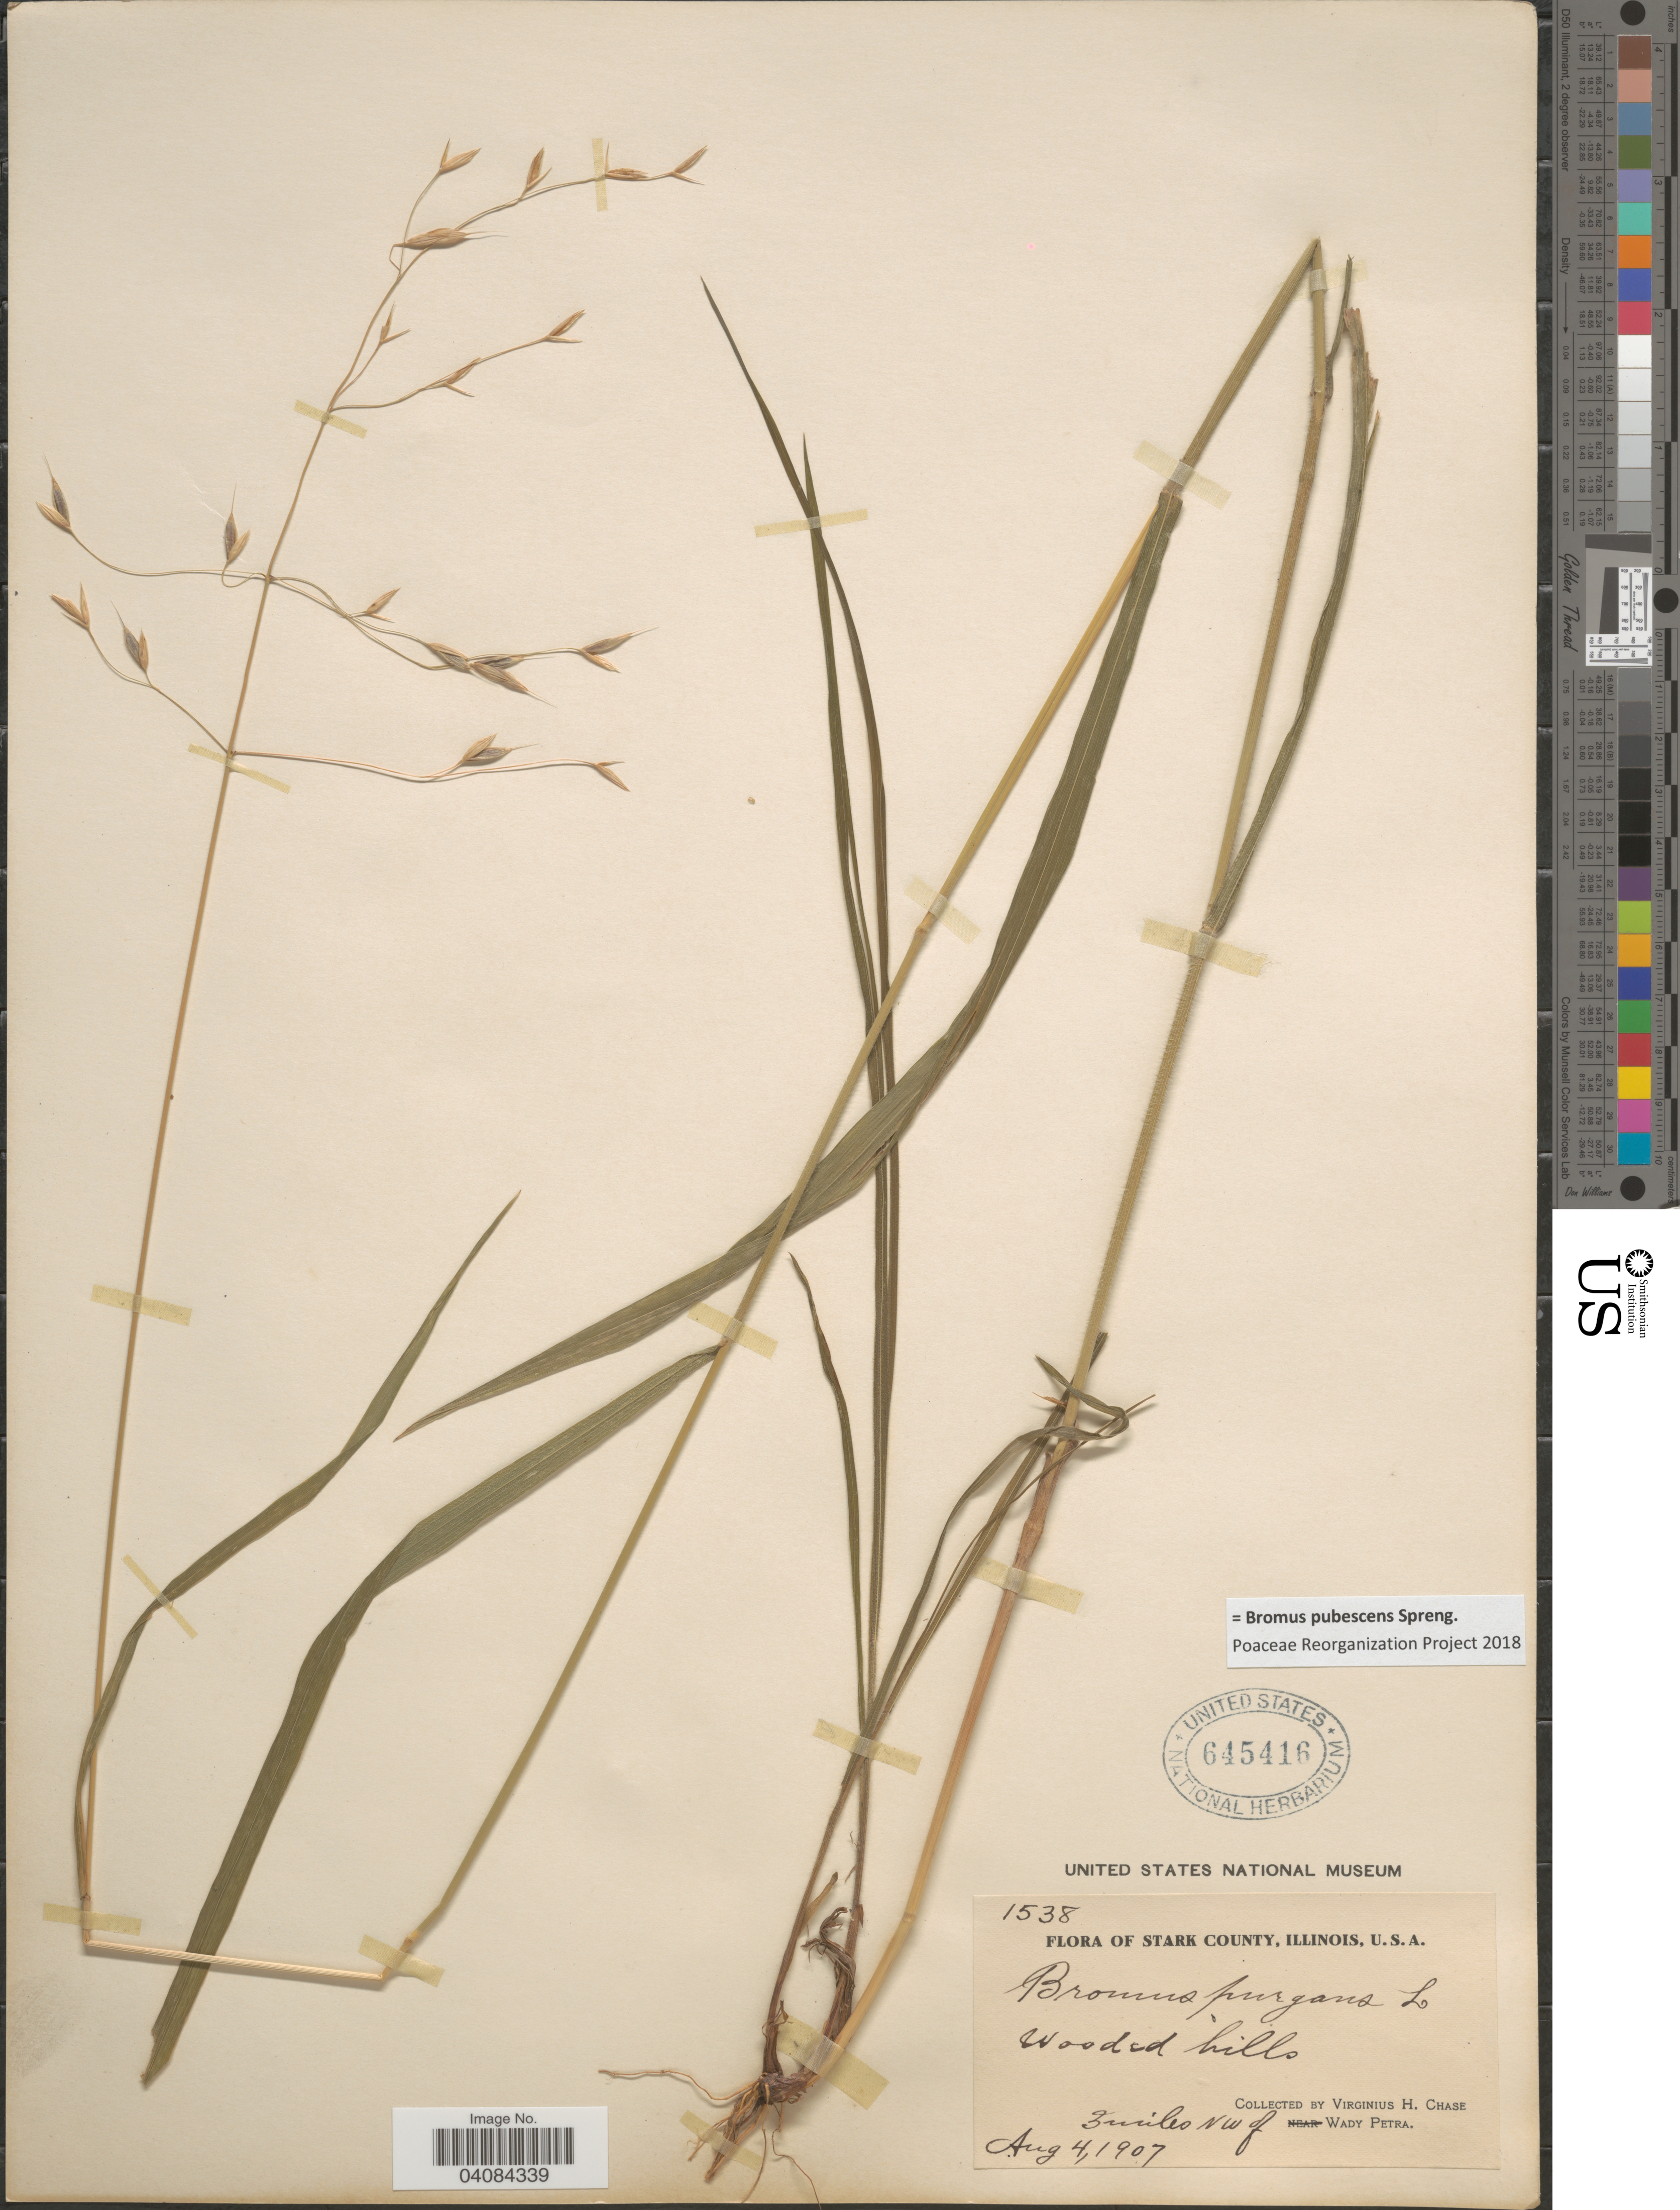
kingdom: Plantae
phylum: Tracheophyta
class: Liliopsida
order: Poales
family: Poaceae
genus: Bromus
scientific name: Bromus pubescens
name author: Muhl. ex Willd.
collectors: V. H. Chase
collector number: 1538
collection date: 1907-08-04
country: United States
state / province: Illinois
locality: Stark County. Wooded hills. 3 miles nw of Wady Petra.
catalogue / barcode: US 645416